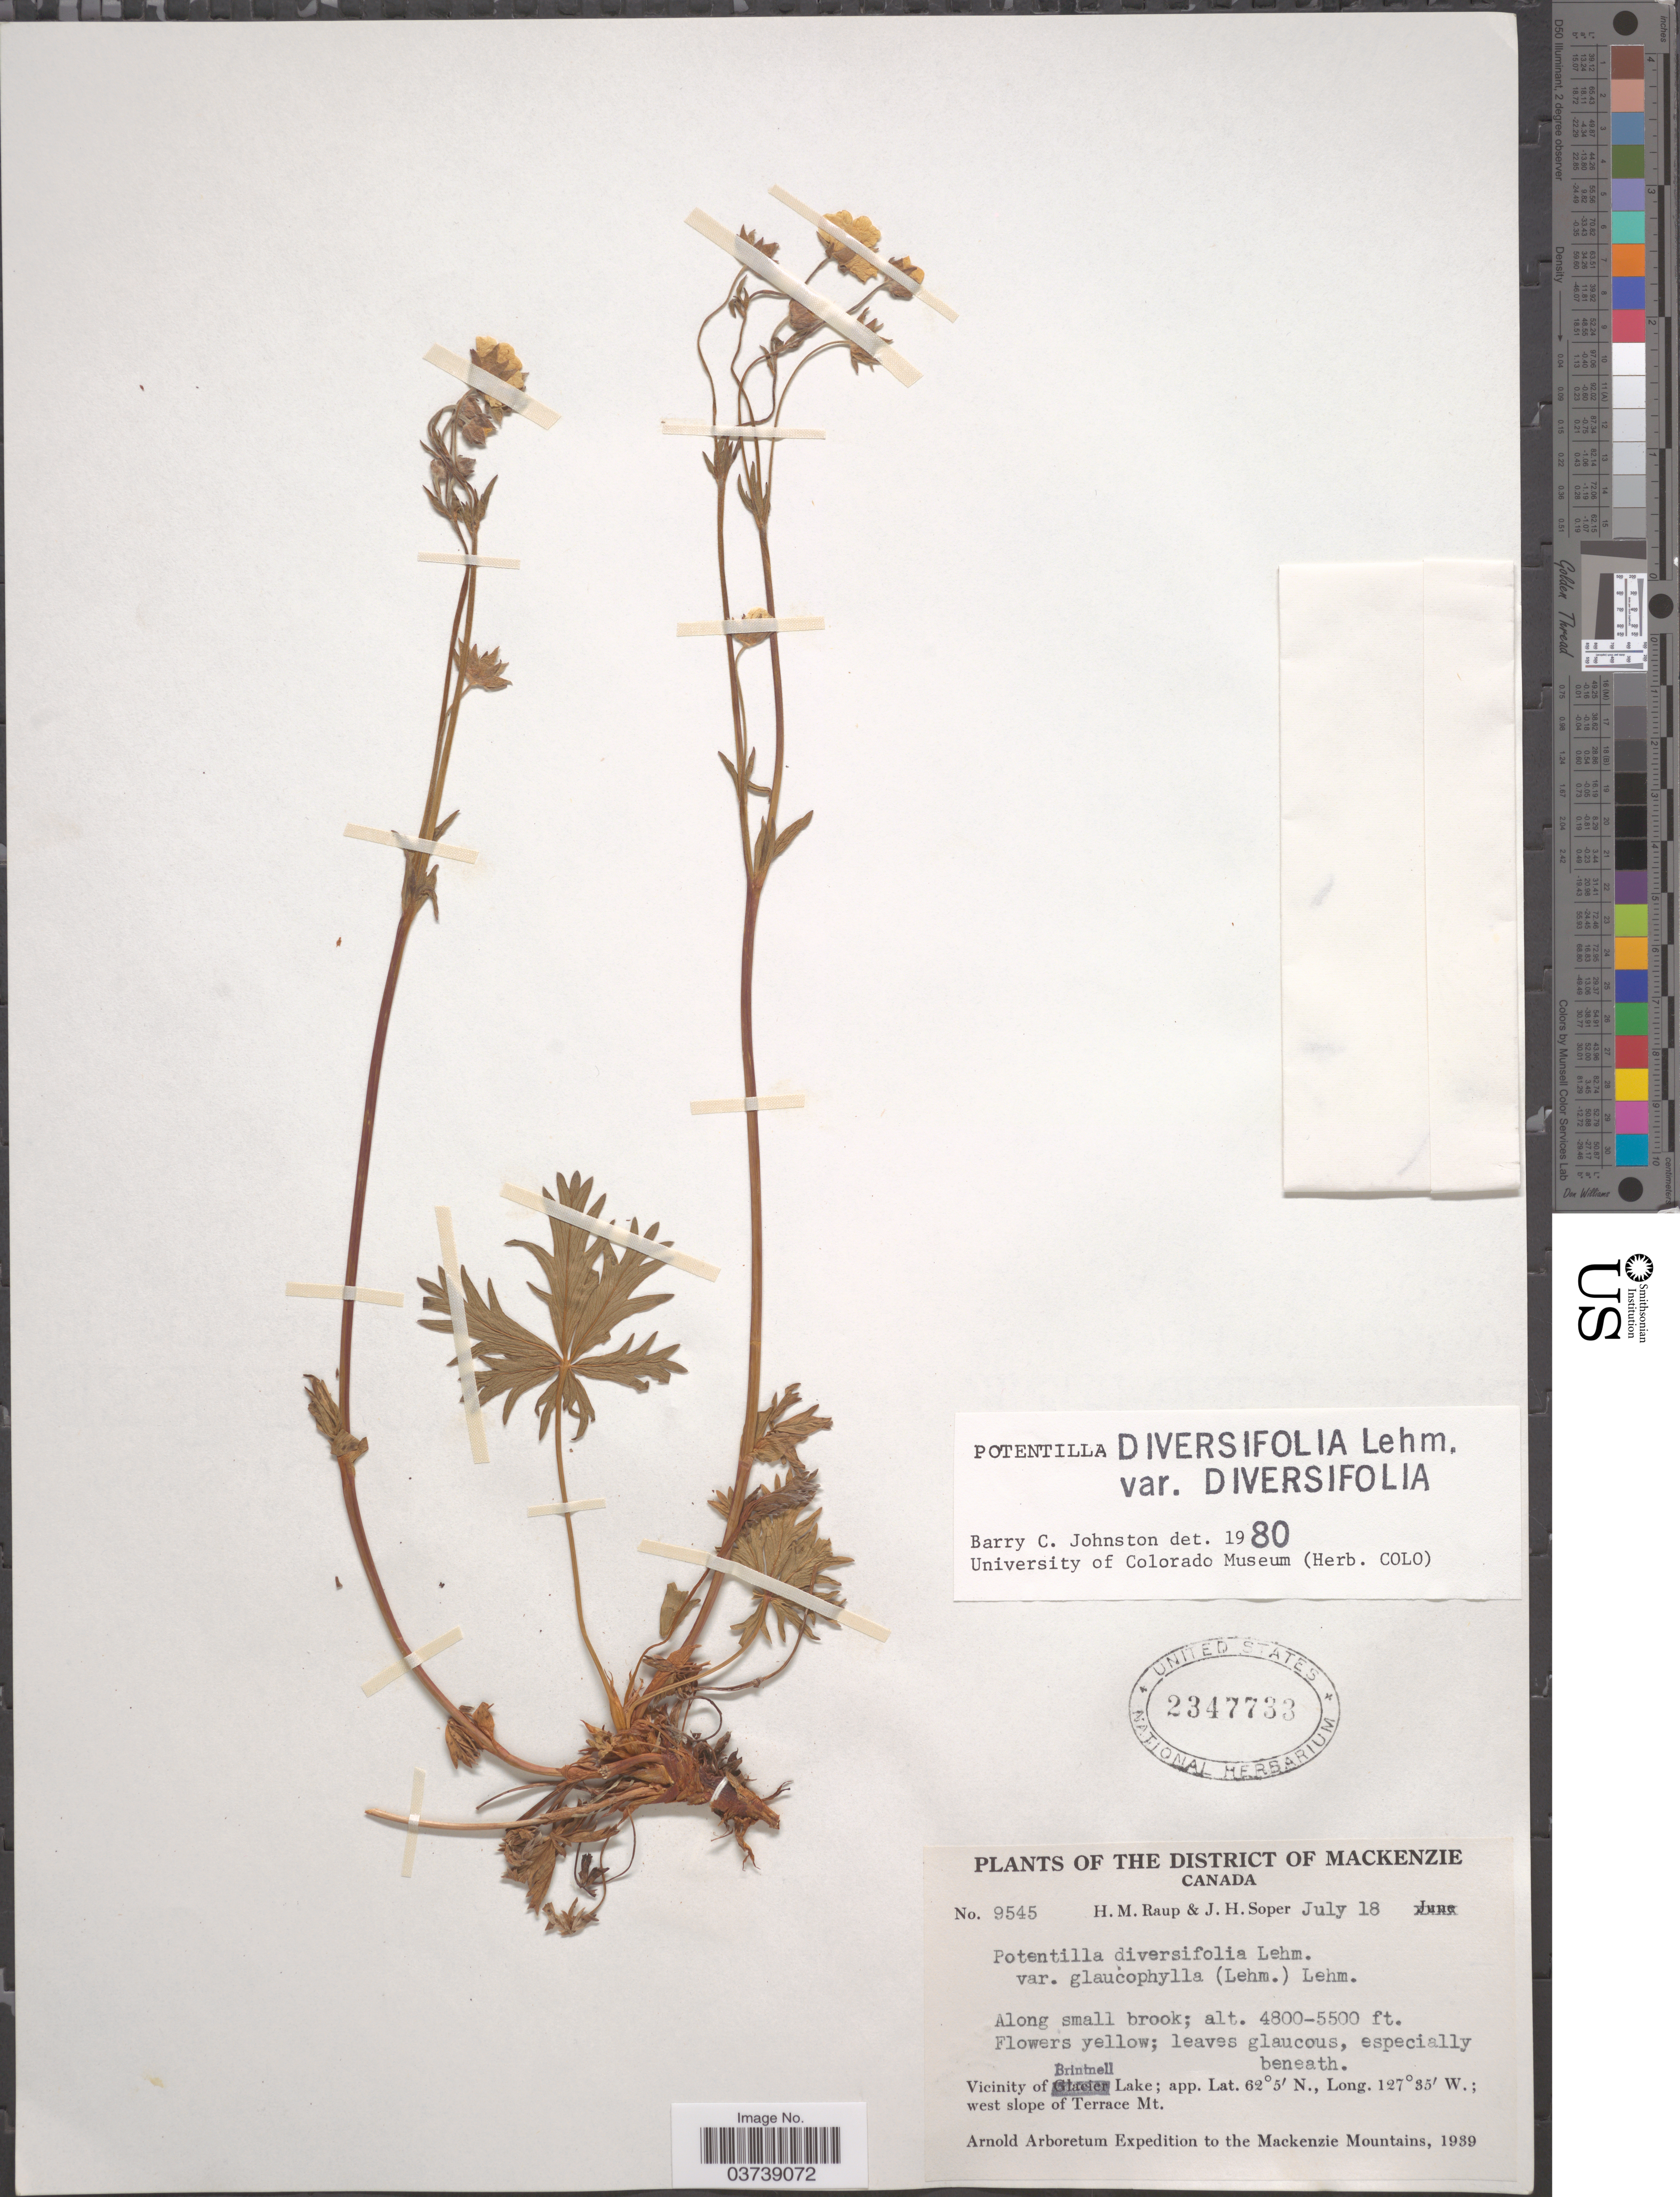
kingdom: Plantae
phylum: Tracheophyta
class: Magnoliopsida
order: Rosales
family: Rosaceae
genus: Potentilla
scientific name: Potentilla diversifolia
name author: Lehm.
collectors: H. Raup & J. H. Soper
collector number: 9545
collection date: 1939-07-18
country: Canada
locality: The District of Mackenzie. Along small brook. Vicinity of Brintnell Lake; west slope of Terrace Mt.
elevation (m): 1463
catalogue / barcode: US 2347733